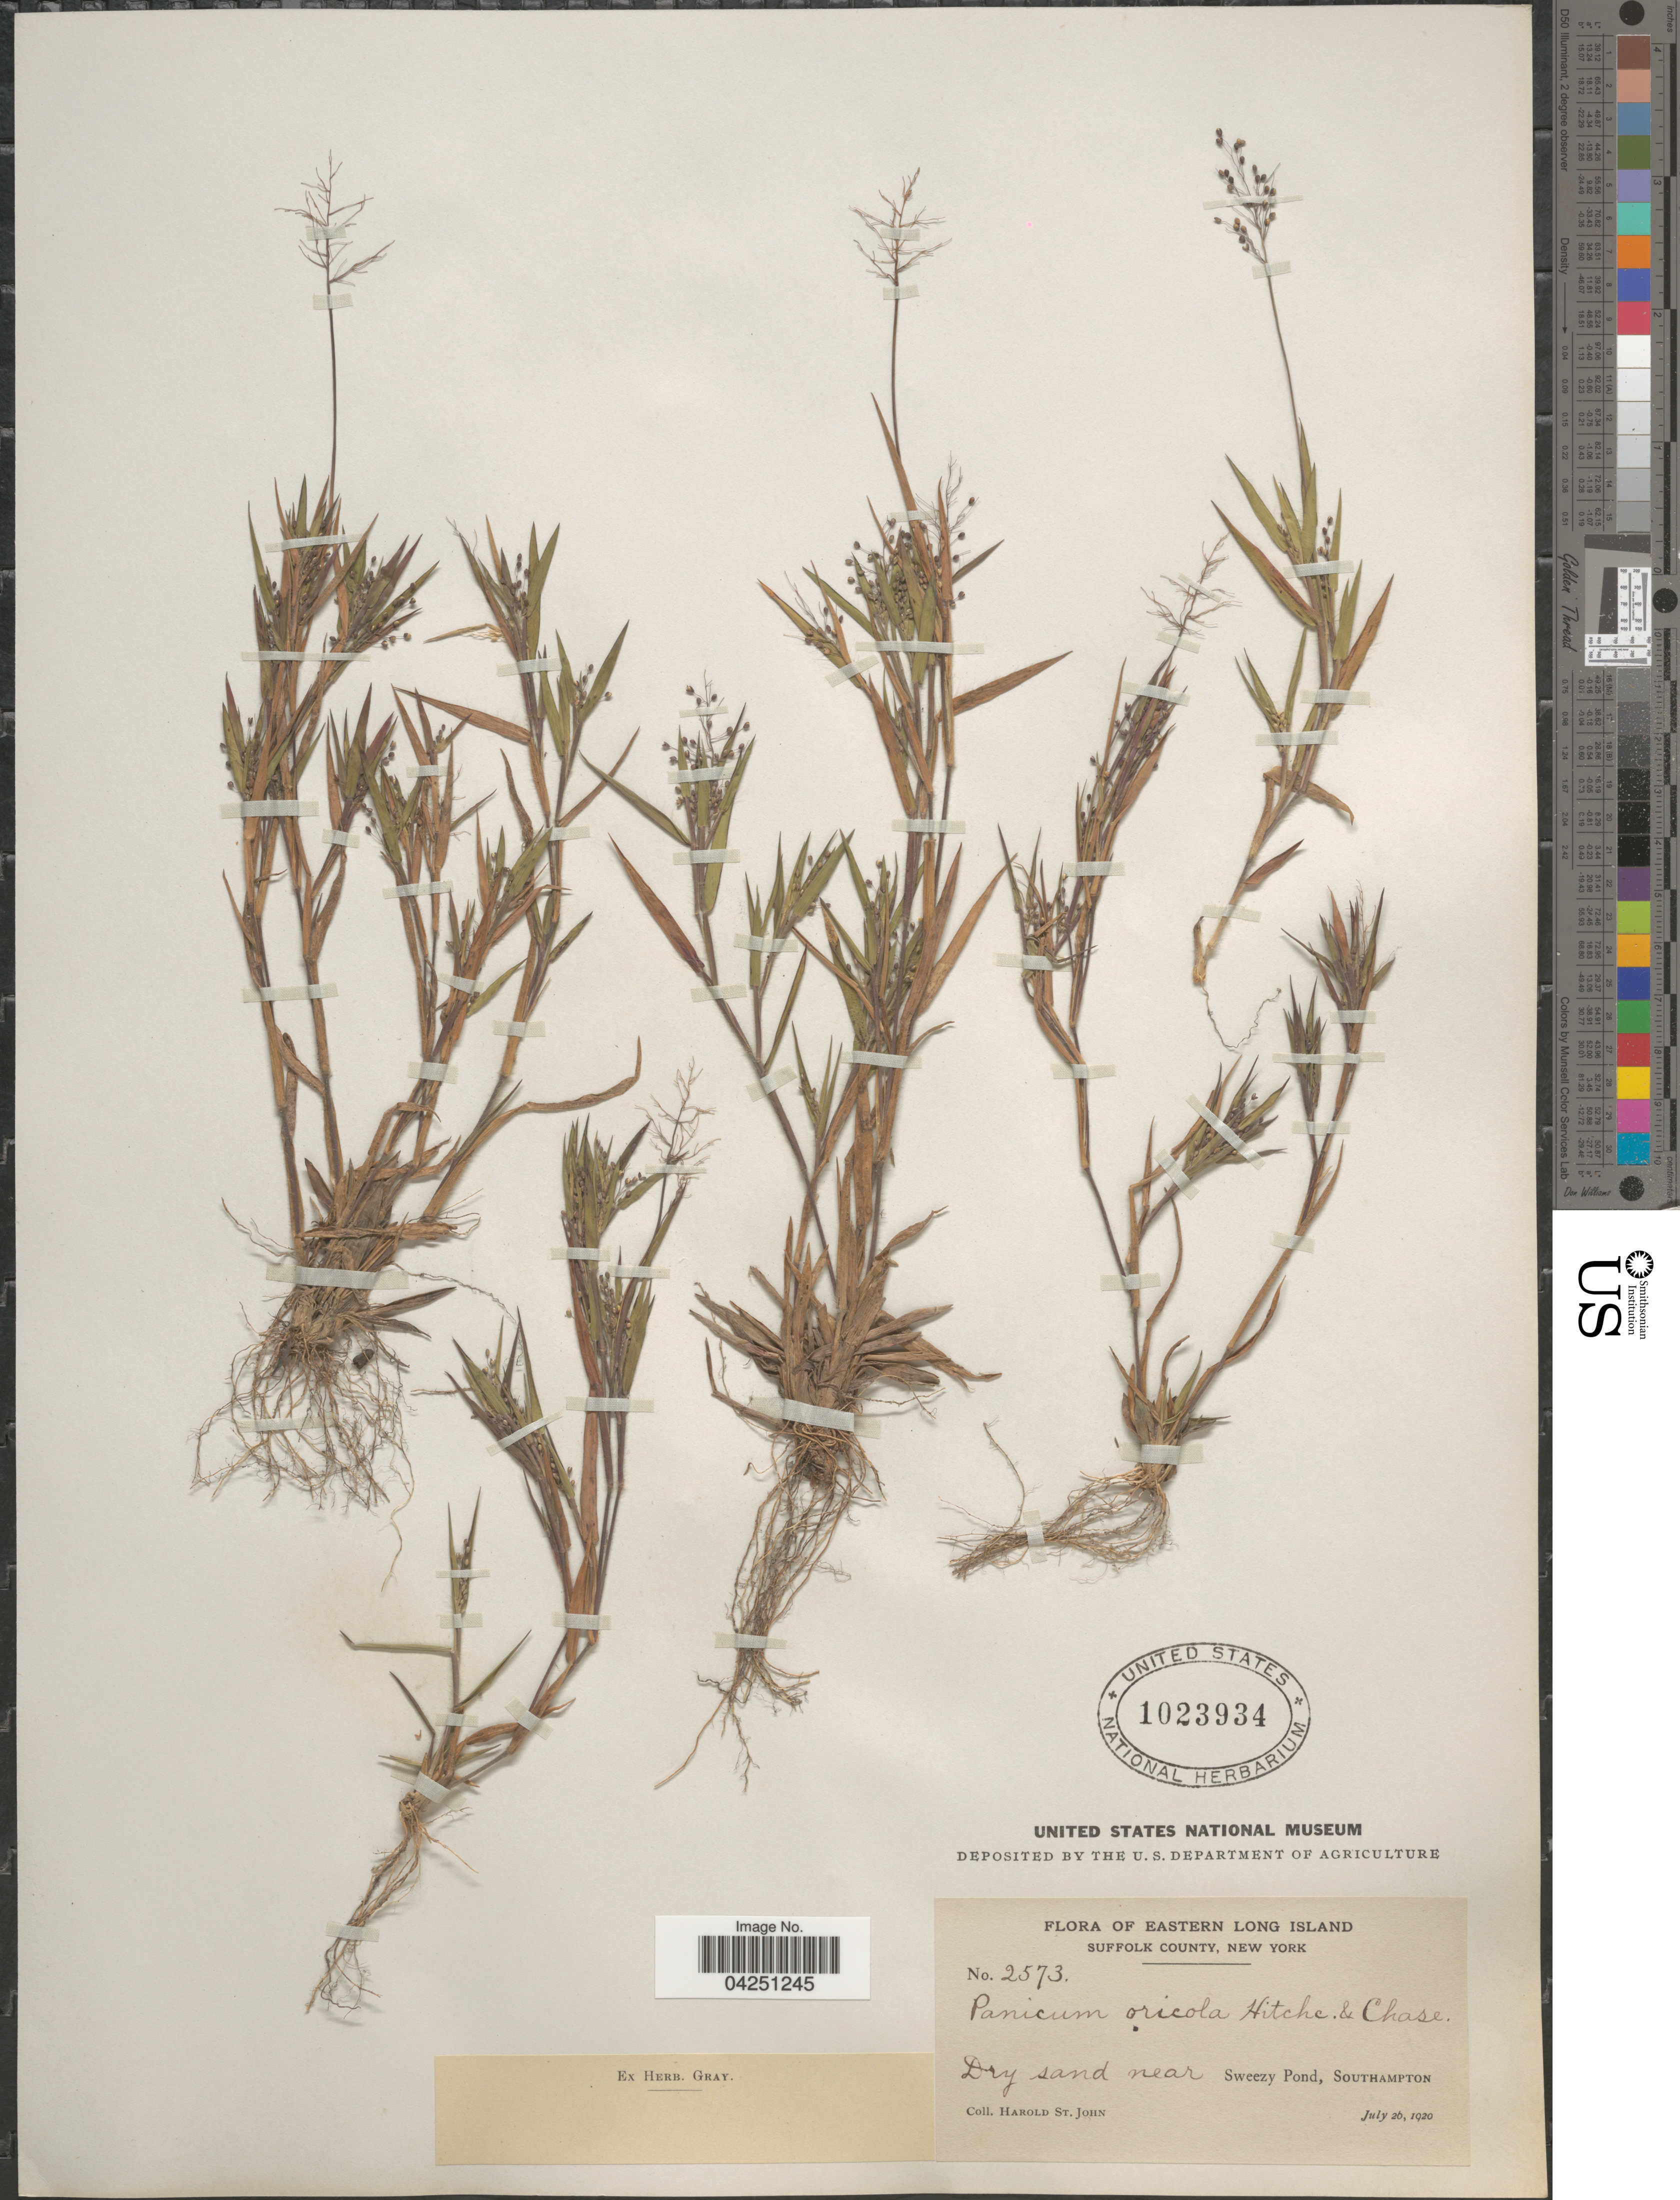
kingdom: Plantae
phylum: Tracheophyta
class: Liliopsida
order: Poales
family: Poaceae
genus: Dichanthelium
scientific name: Dichanthelium acuminatum var. acuminatum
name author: (Sw.) Gould & C.A. Clark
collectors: H. St. John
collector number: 2573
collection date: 1920-07-26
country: United States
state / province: New York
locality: Eastern Long Island. Suffolk County. Dry sand near Sweezy Pond, Southampton.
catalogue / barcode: US 1023934